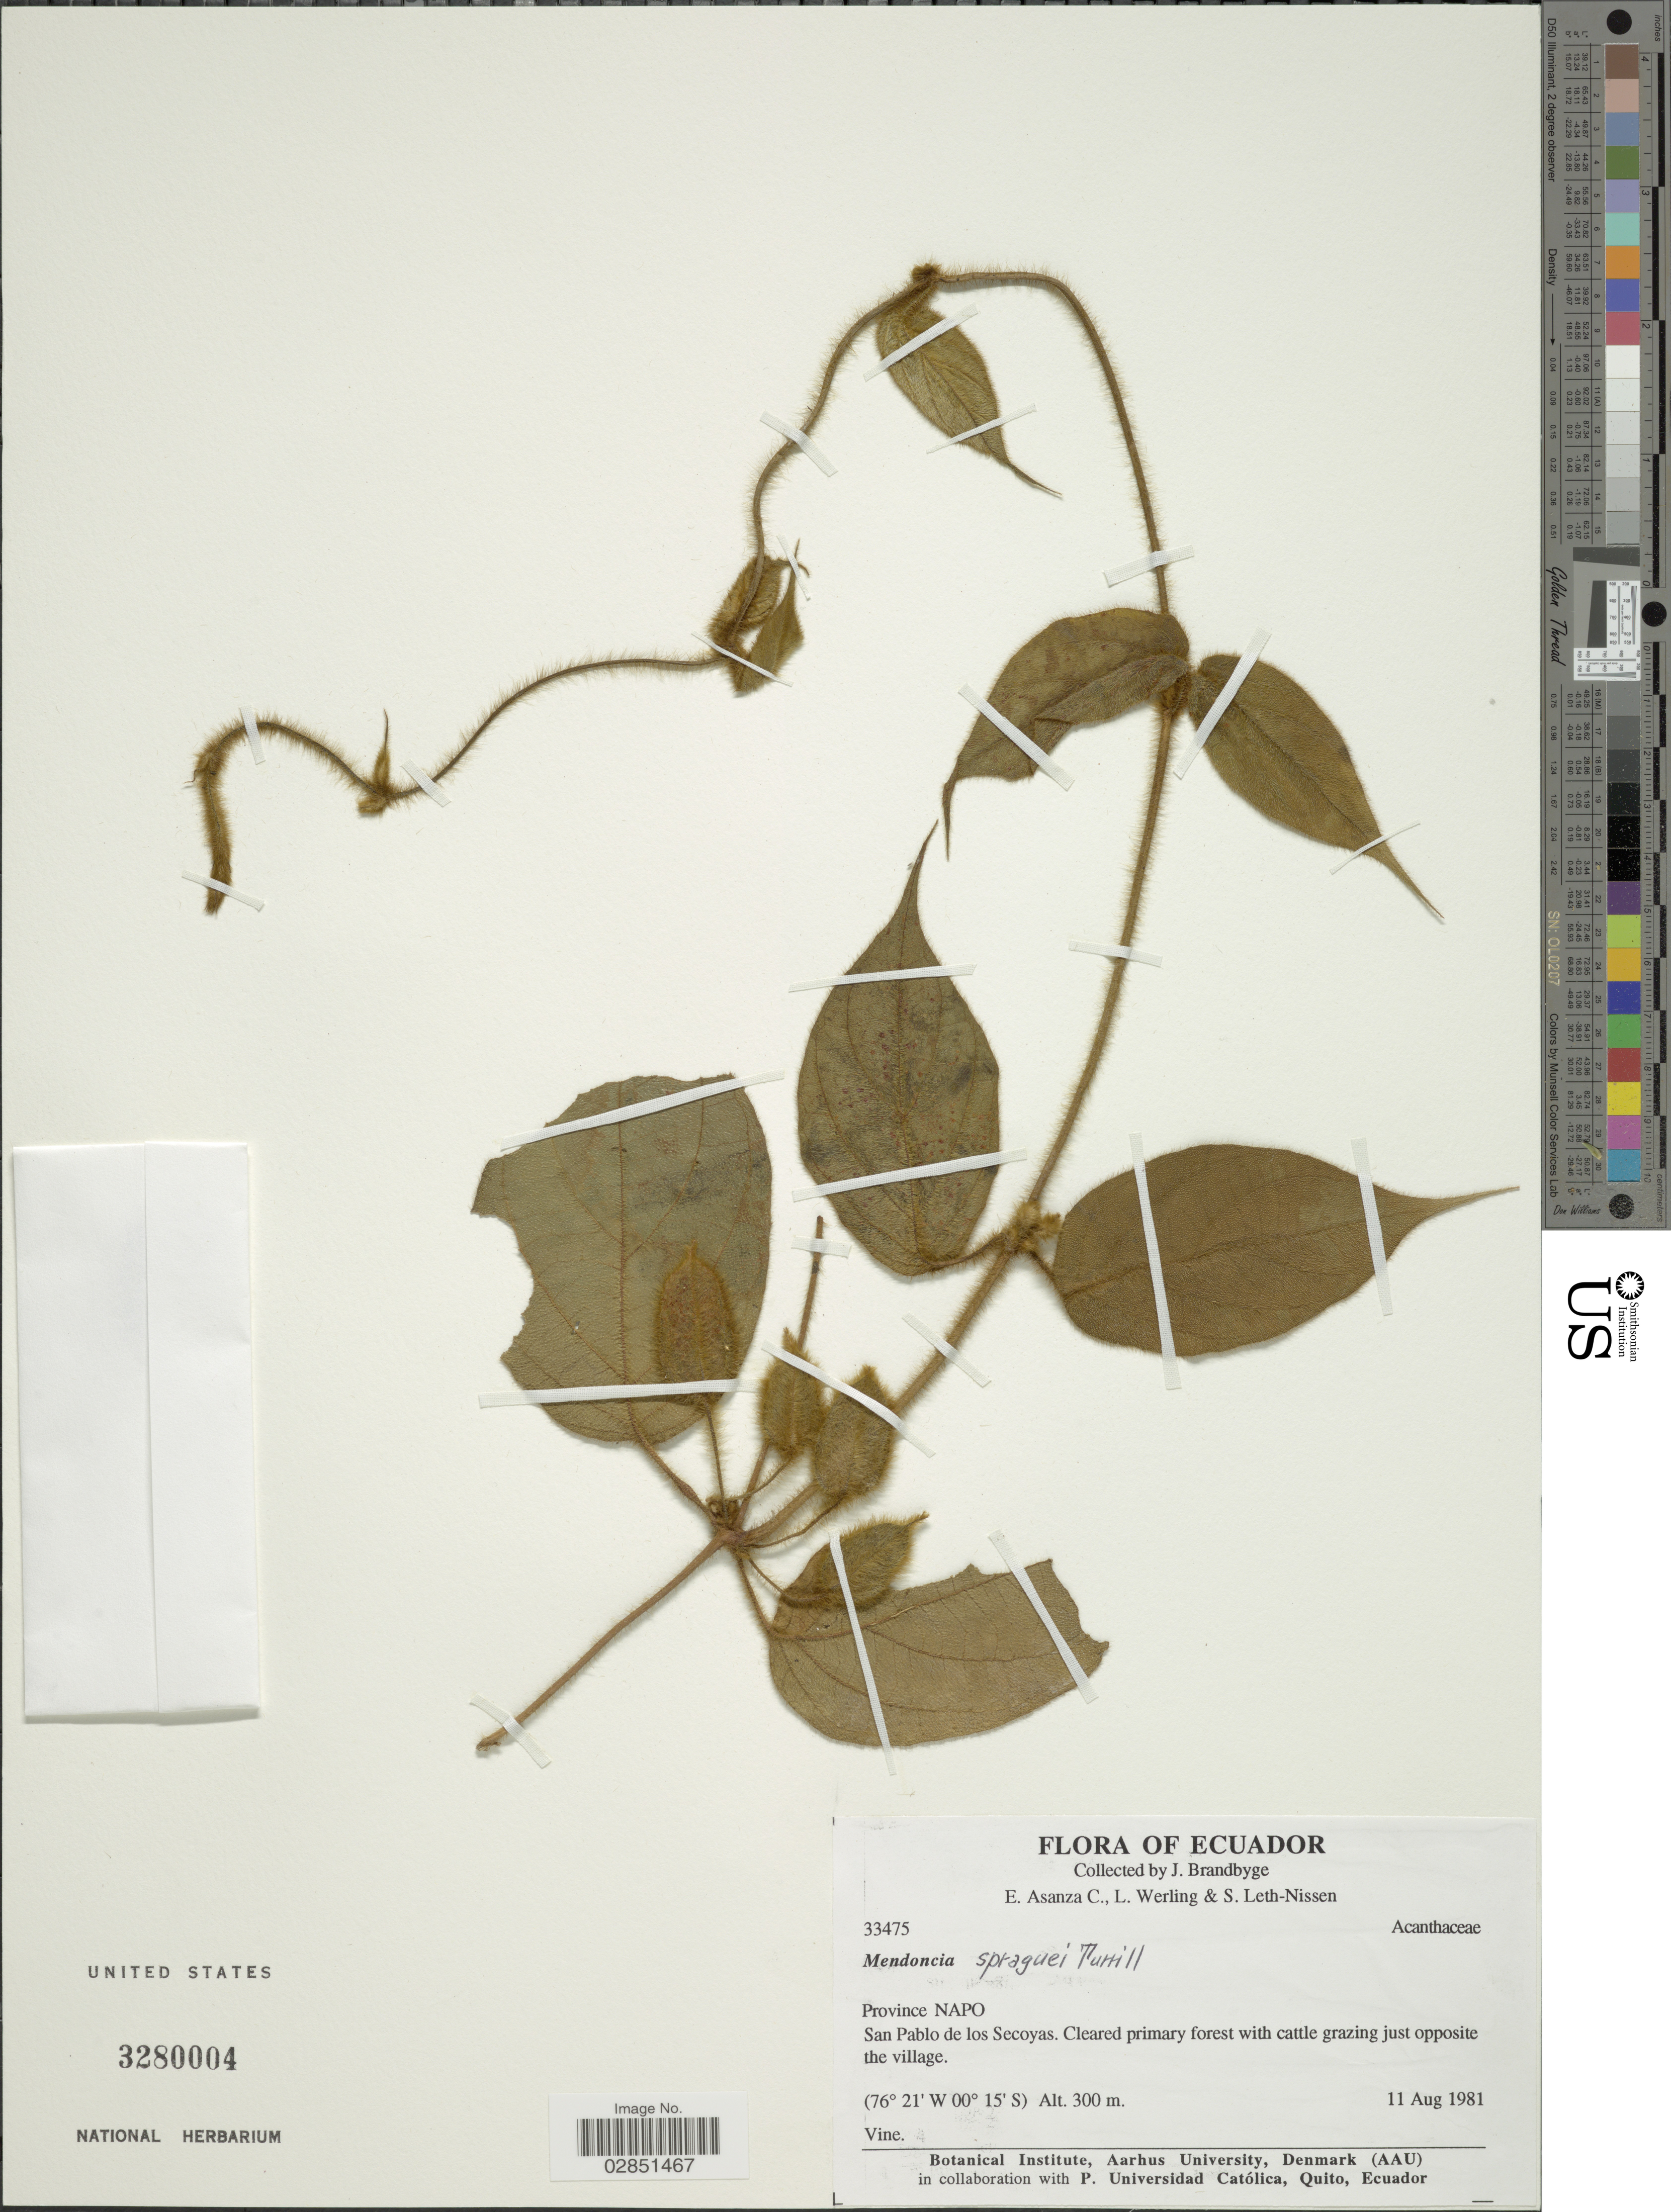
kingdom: Plantae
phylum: Tracheophyta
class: Magnoliopsida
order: Lamiales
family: Acanthaceae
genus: Mendoncia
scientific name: Mendoncia spraguei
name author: Turrill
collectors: J. Brandbyge, E. Asanza C., L. Werling & S. Leth-Nissen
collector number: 33475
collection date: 1981-08-11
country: Ecuador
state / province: Napo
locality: Province Napo. San Pablo de los Secoyas.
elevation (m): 300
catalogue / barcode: US 3280004